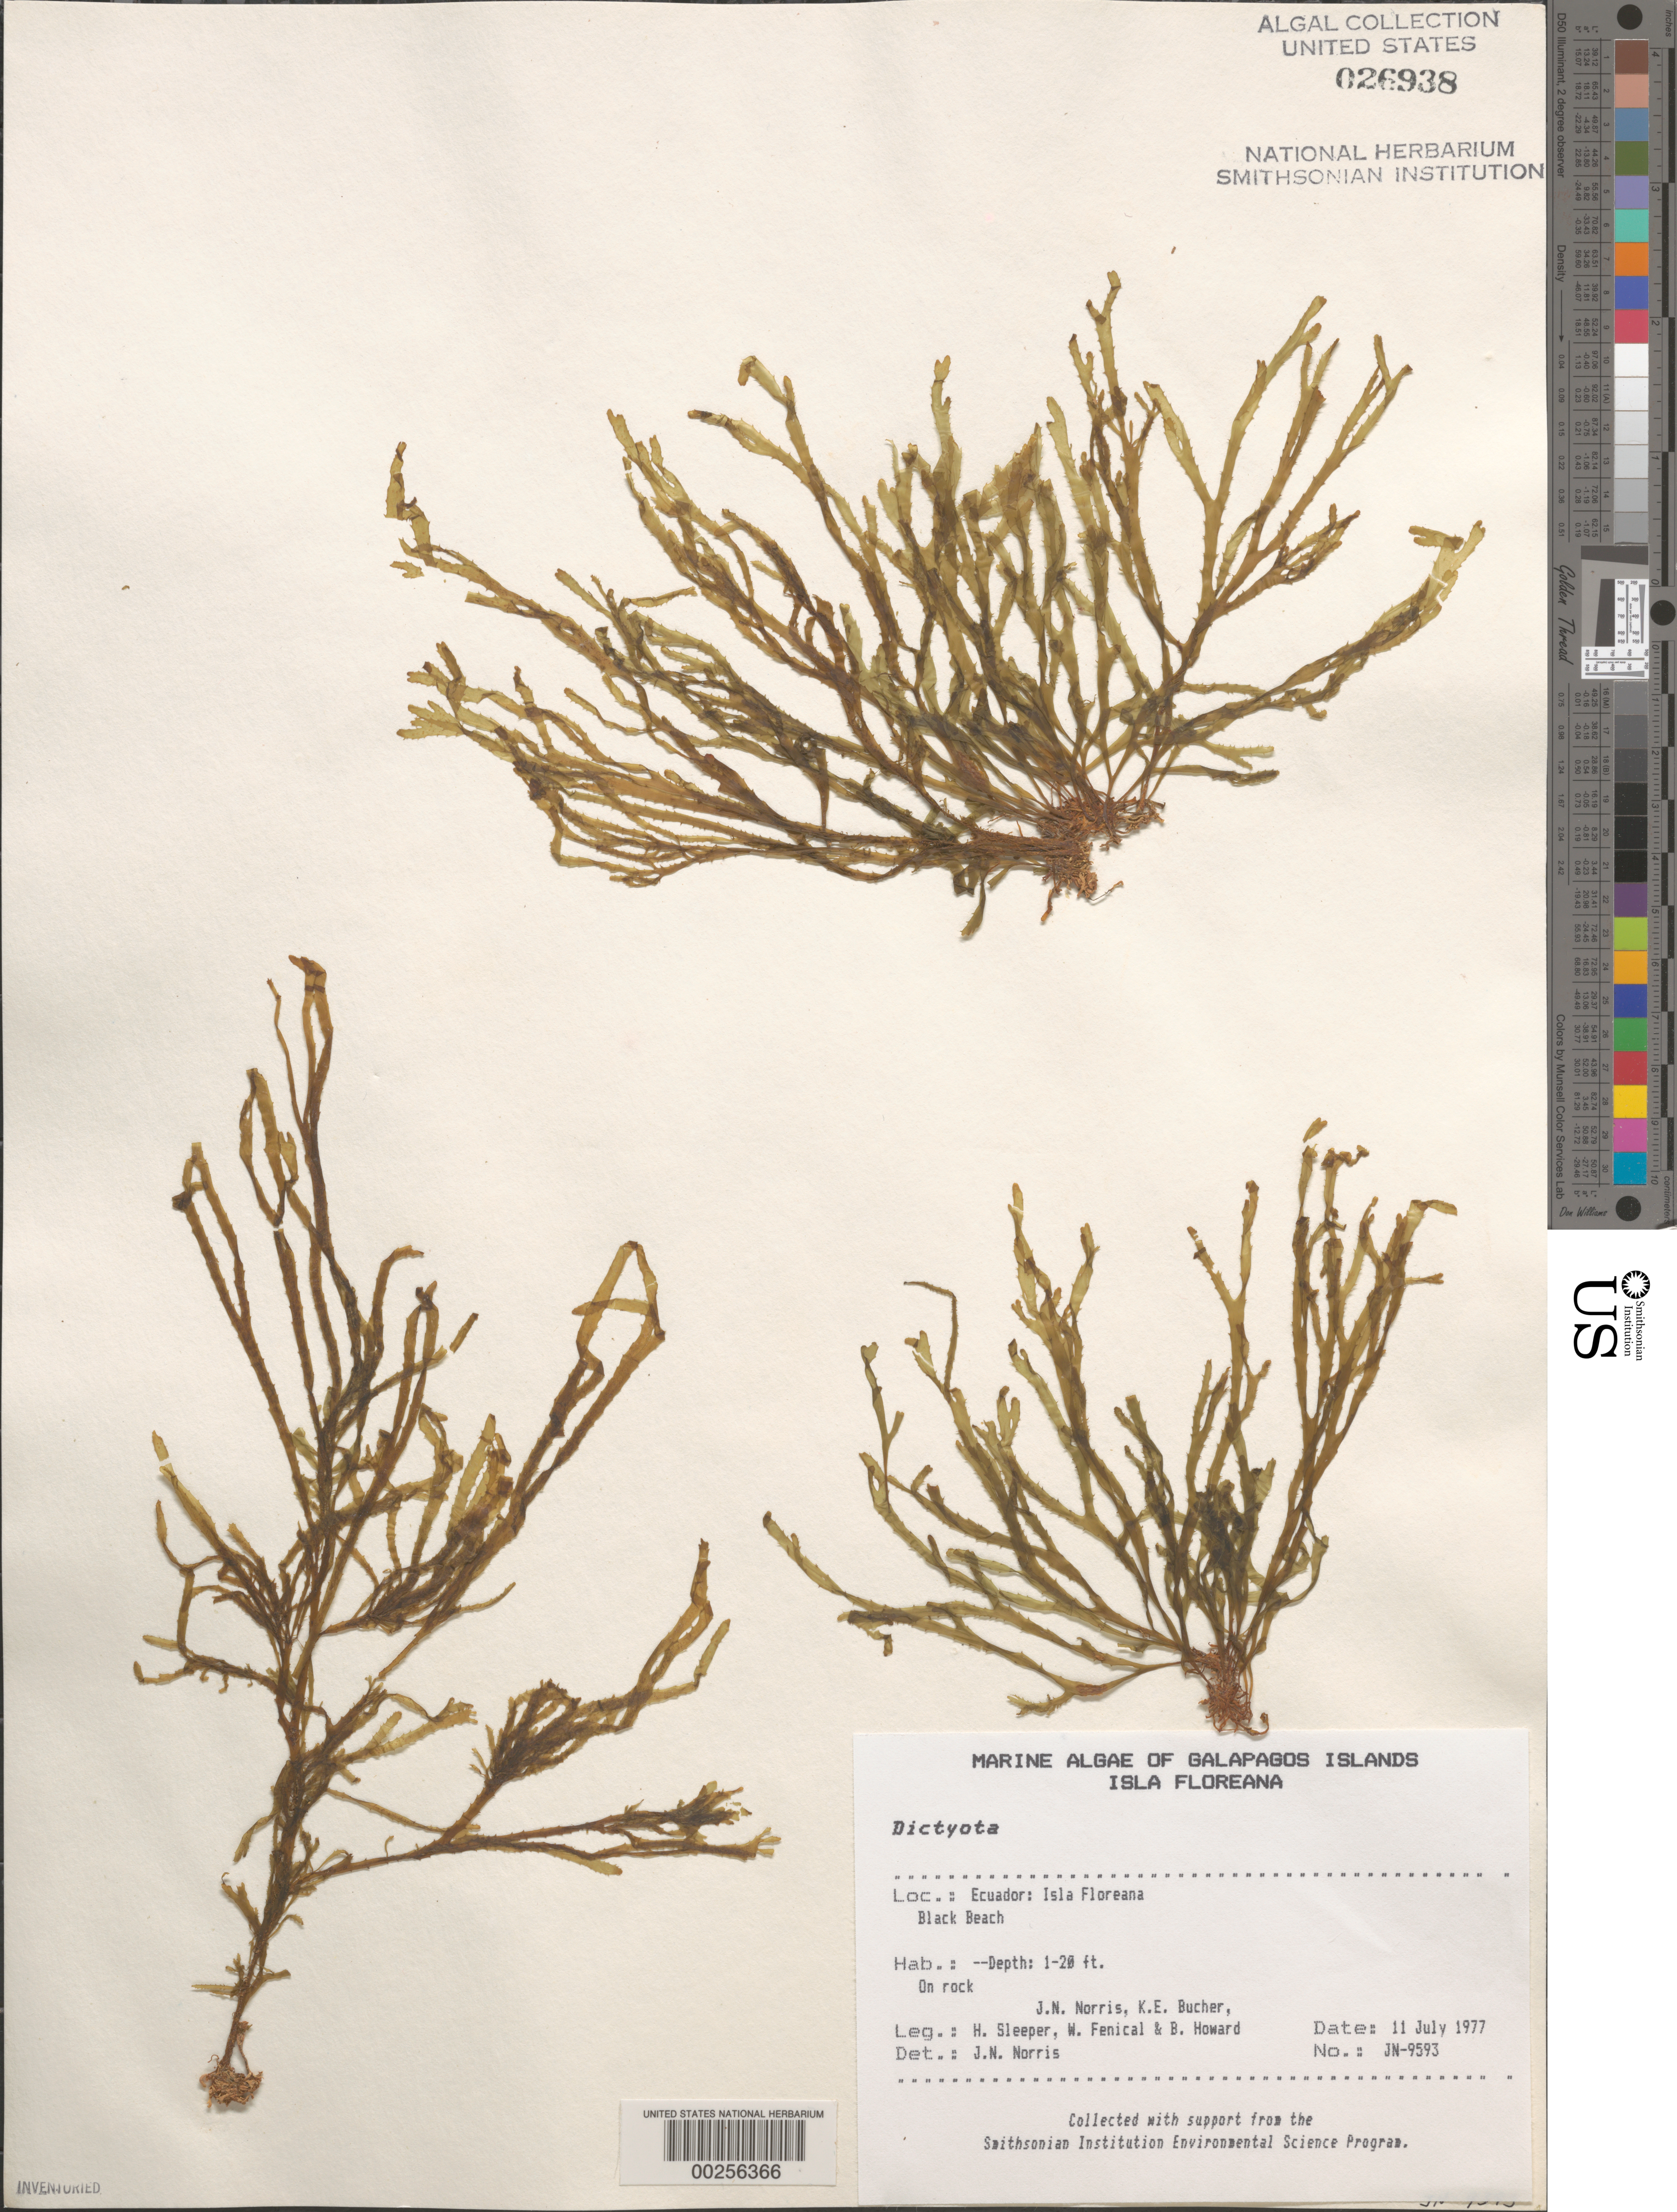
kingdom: Chromista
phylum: Ochrophyta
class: Phaeophyceae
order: Dictyotales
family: Dictyotaceae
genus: Dictyota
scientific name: Dictyota sp.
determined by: Norris, James N.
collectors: J. N. Norris, K. E. Bucher, H. Sleeper, W. Fenical & B. Howard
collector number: JN-9593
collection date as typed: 11 Jul 1977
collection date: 1977-07-11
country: Ecuador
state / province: Colón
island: Floreana [Charles, Santa Maria]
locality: Black Beach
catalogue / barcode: US 26938